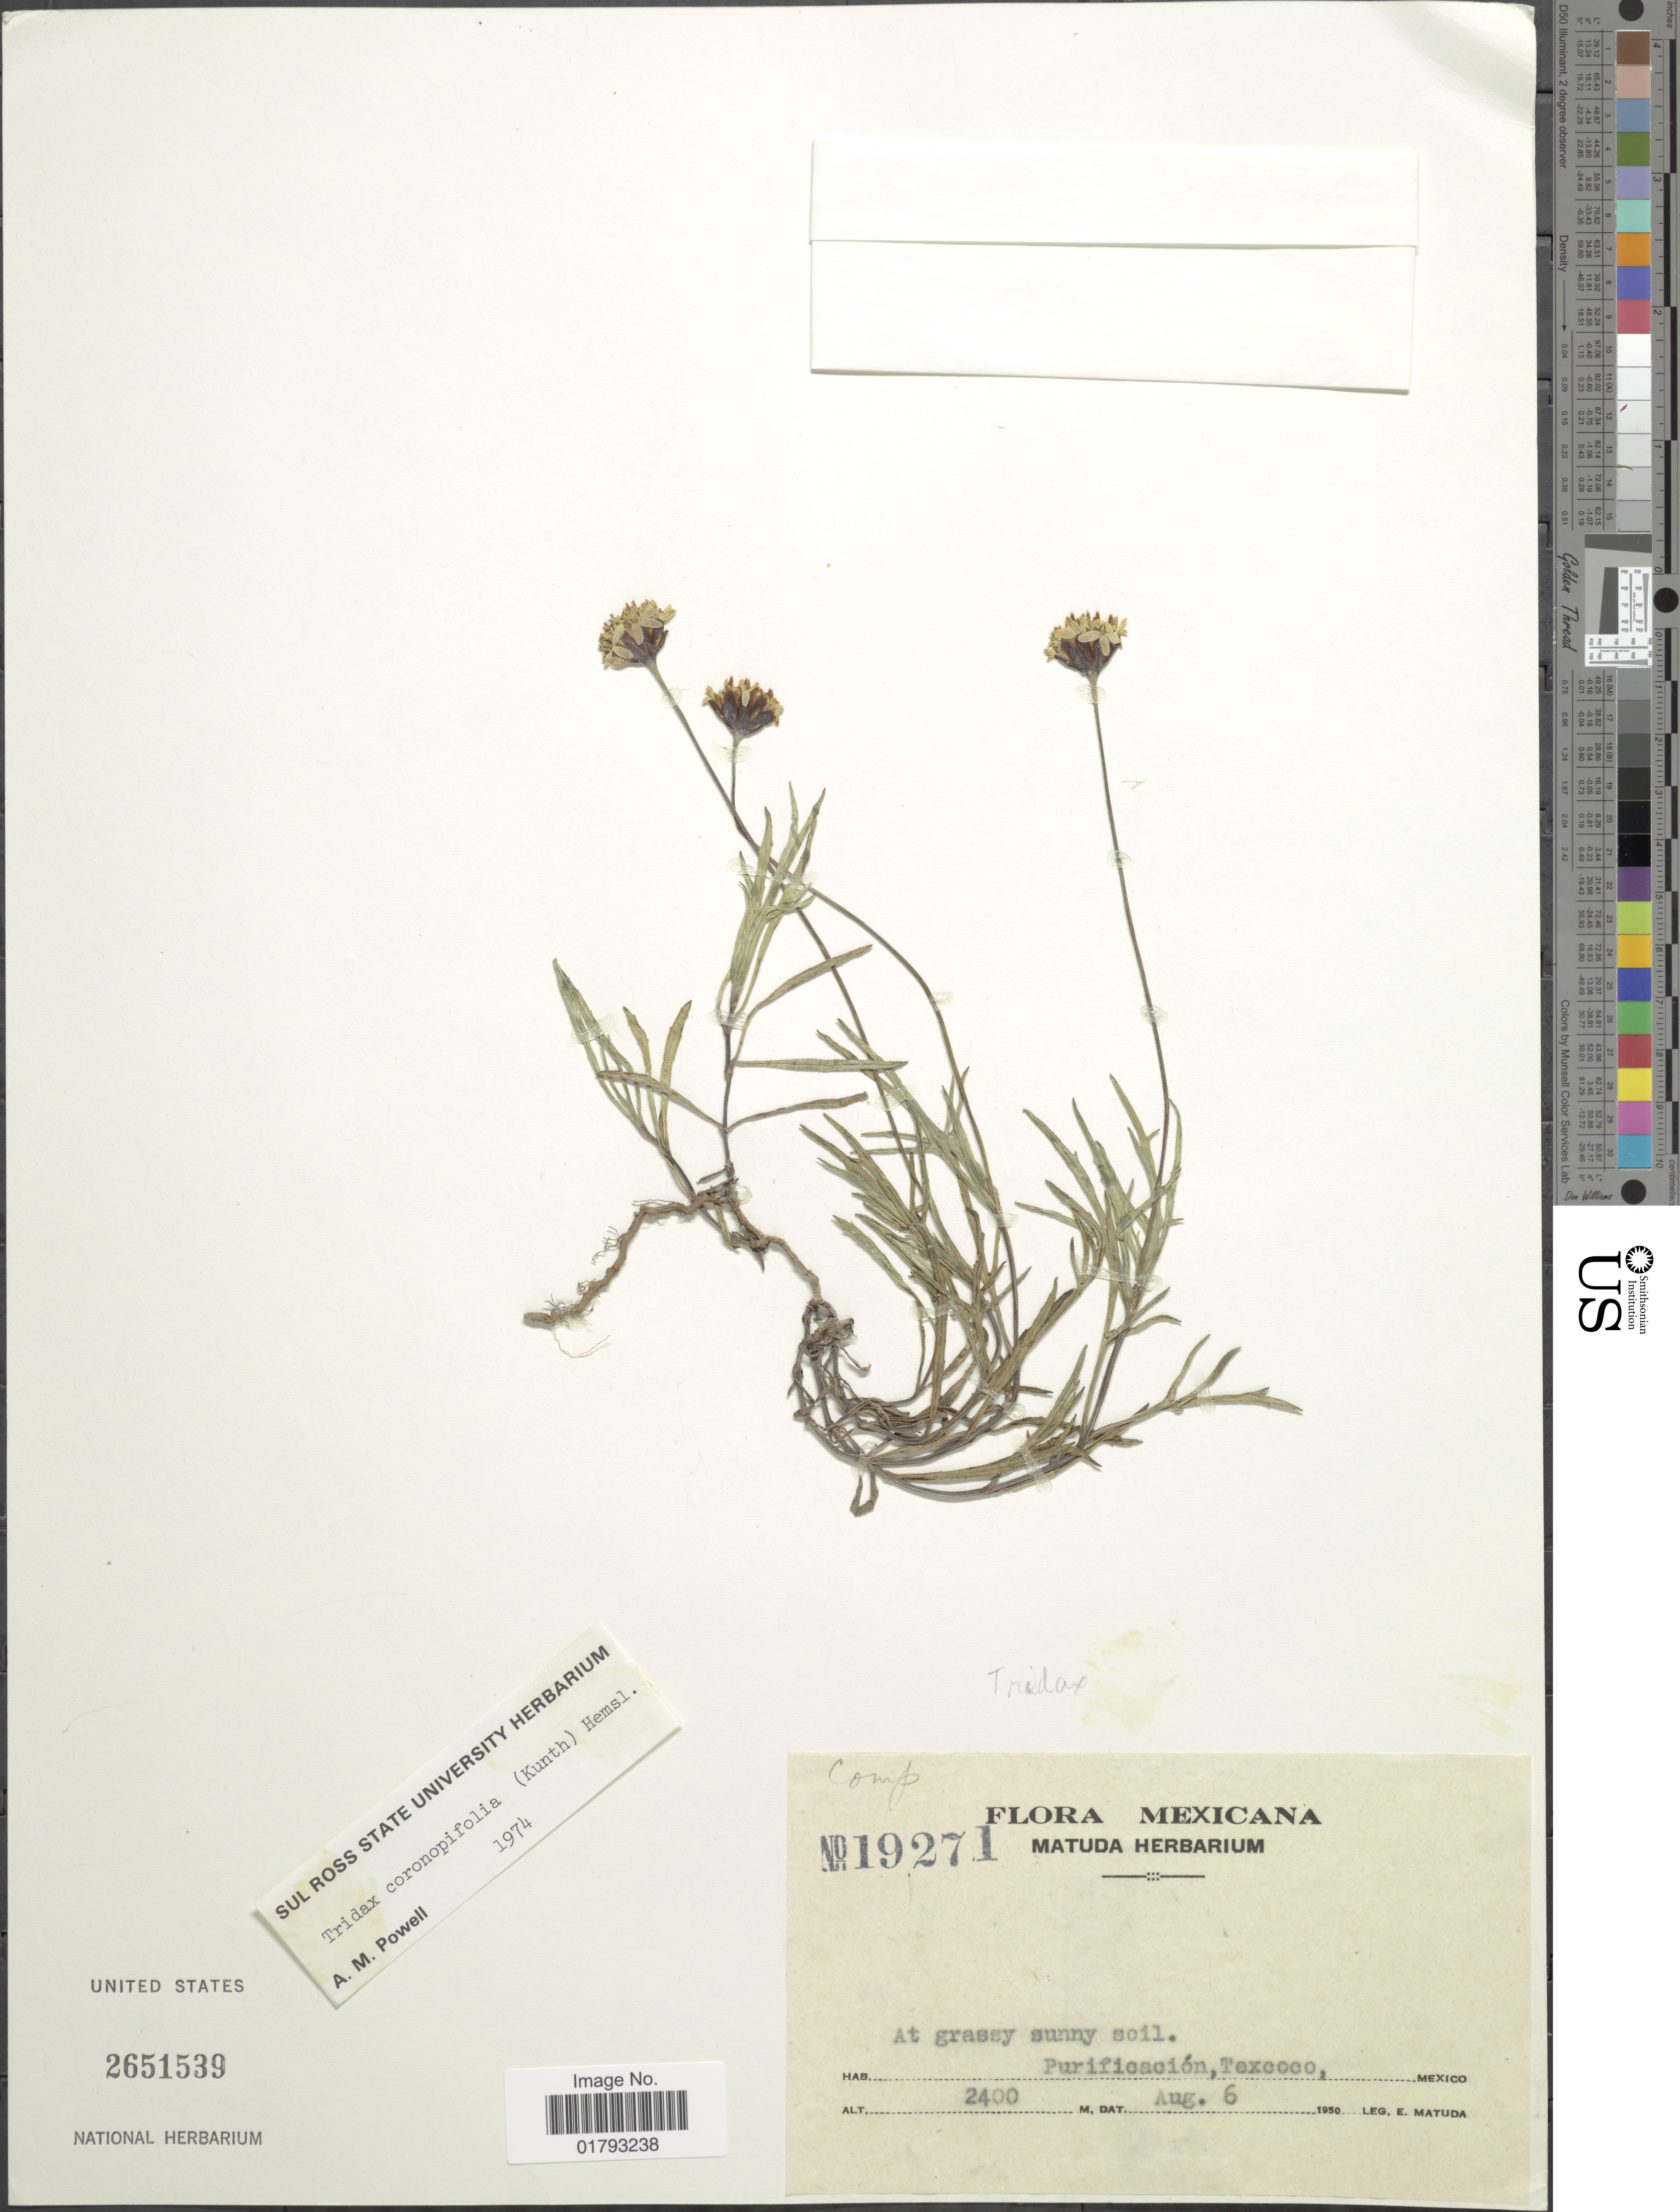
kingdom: Plantae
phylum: Tracheophyta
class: Magnoliopsida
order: Asterales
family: Asteraceae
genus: Tridax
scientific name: Tridax coronopifolia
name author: (Kunth) Hemsl.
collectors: E. Matuda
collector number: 19271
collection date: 1950-08-06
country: Mexico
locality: At grassy sunny soil, Purificacion, Texcoco, Mexico.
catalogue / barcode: US 2651539